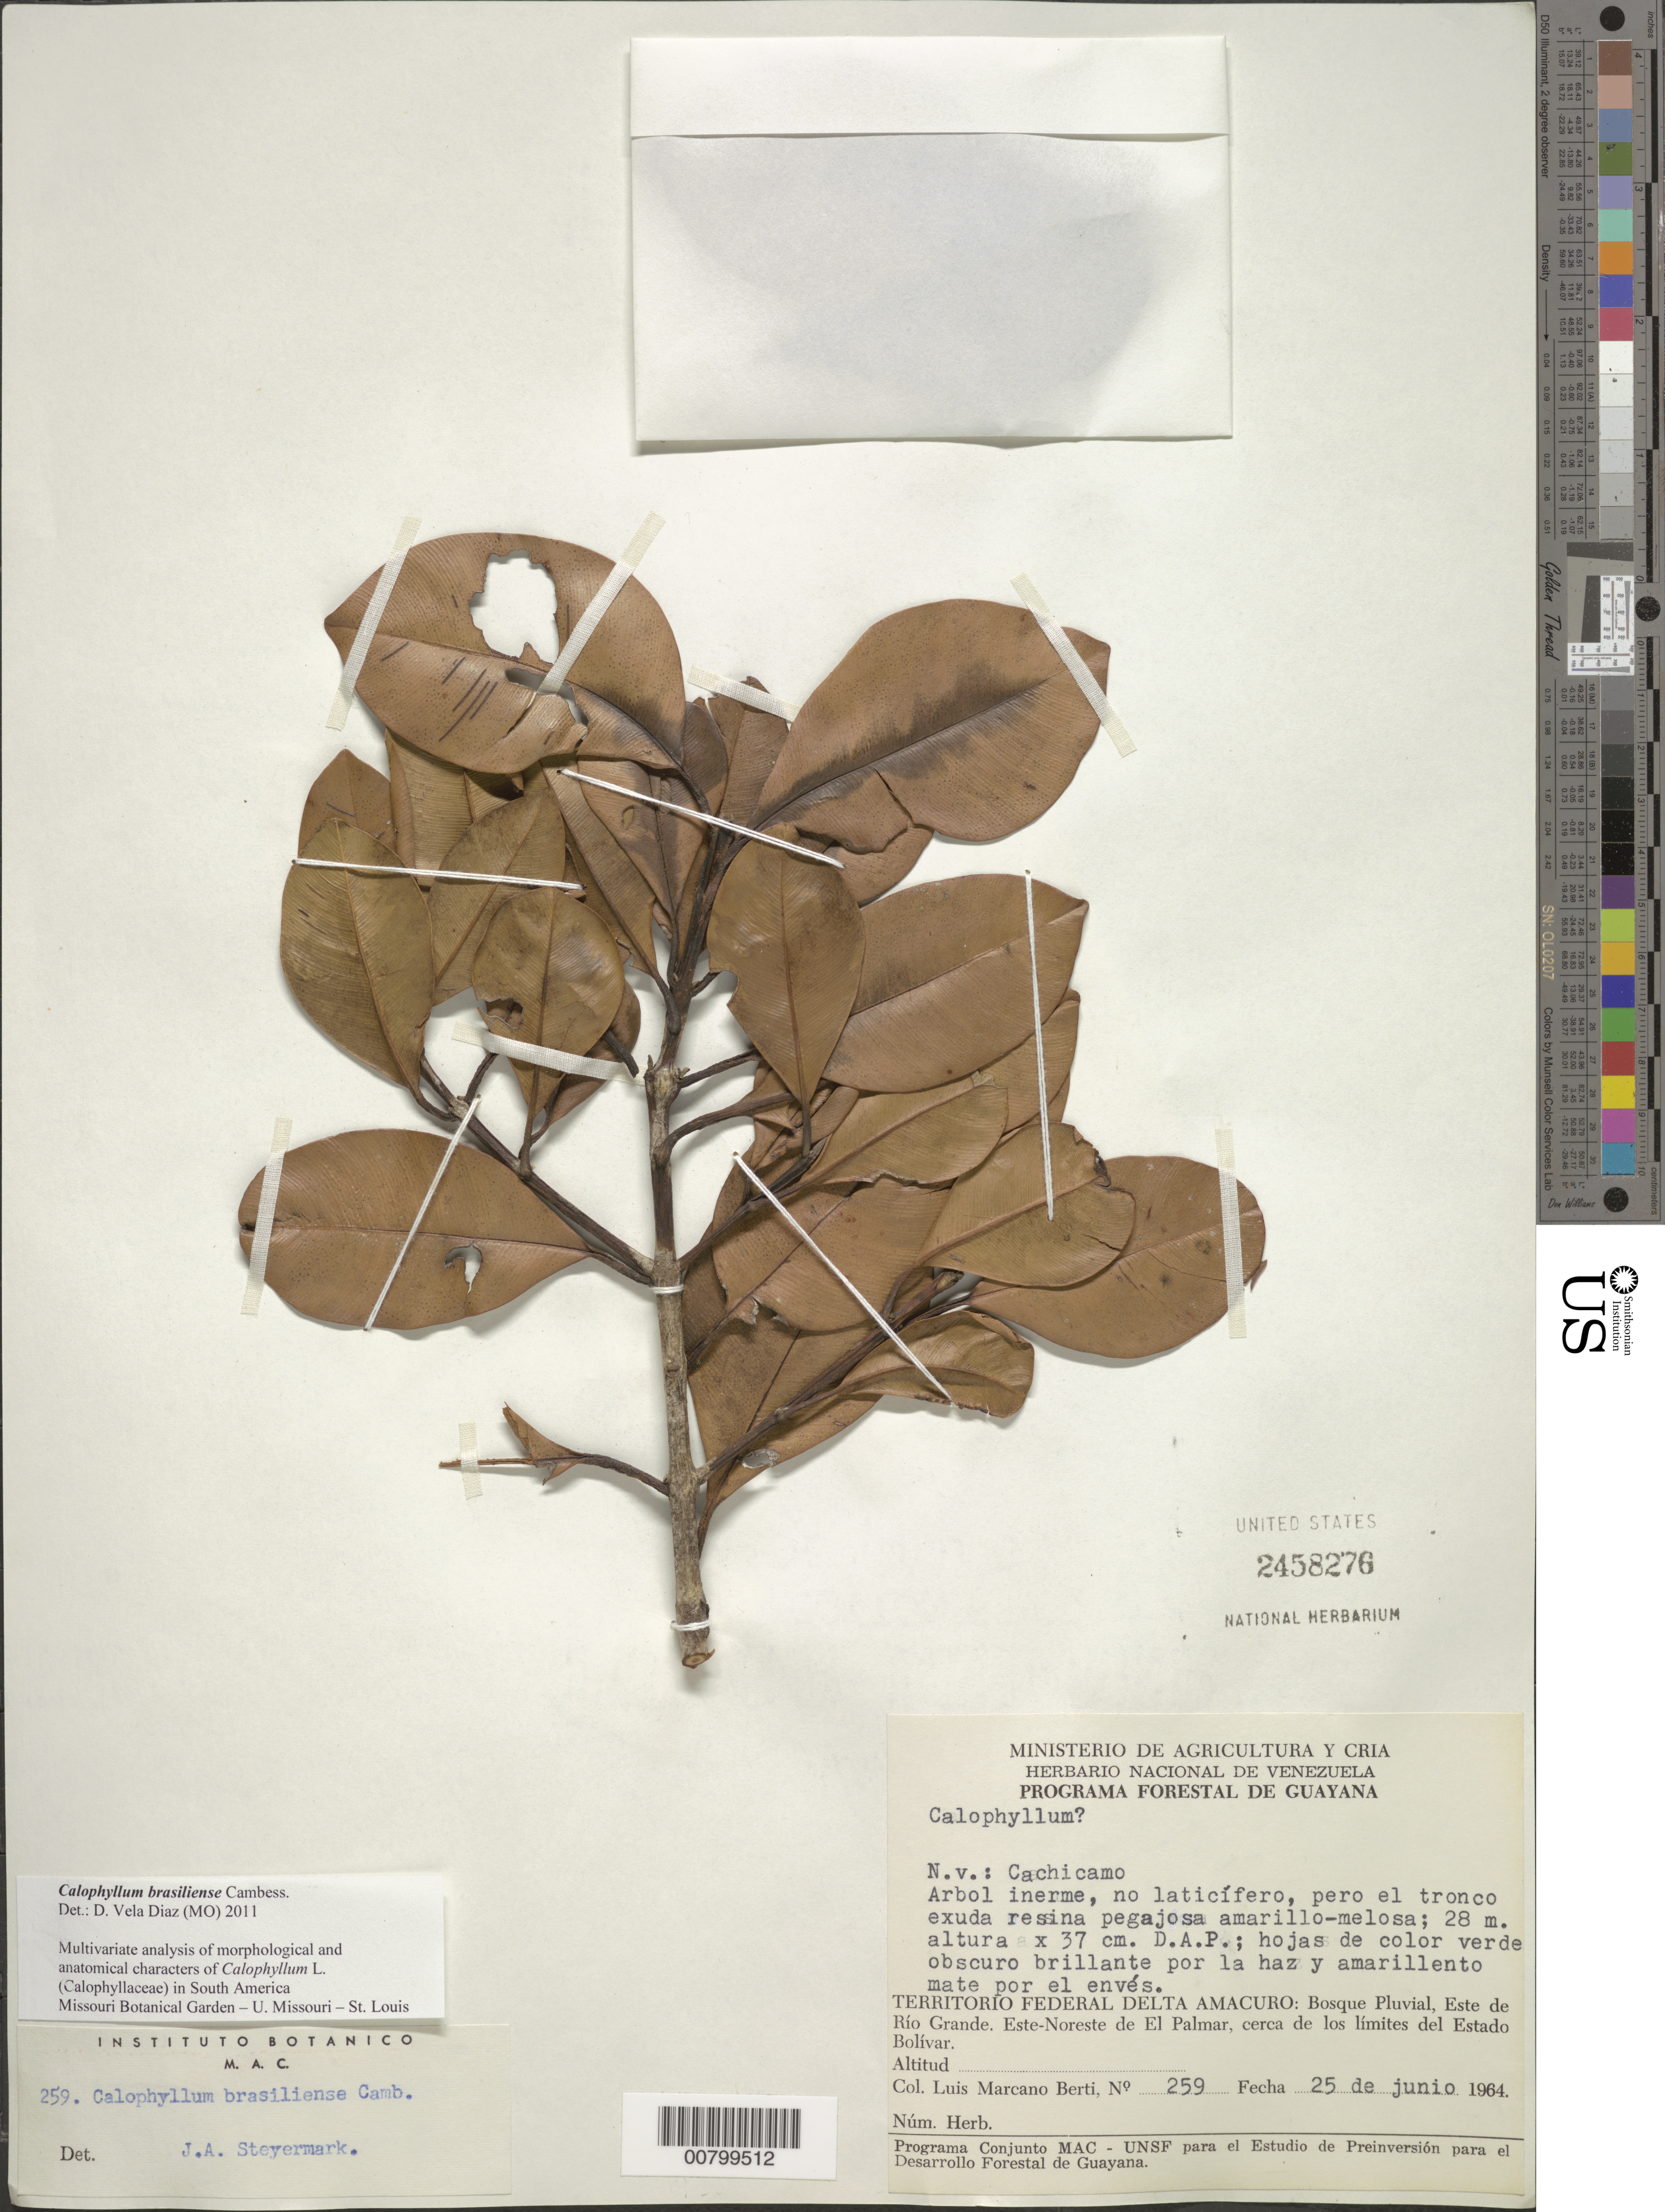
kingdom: Plantae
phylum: Tracheophyta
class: Magnoliopsida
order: Malpighiales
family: Calophyllaceae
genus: Calophyllum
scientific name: Calophyllum brasiliense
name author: Cambess.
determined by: Vela Díaz, D.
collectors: L. Marcano-Berti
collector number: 259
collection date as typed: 25-Jun-64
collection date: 1964-06-25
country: Venezuela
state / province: Delta Amacuro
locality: Este de Río Grande, ENE de El Palmar, cerca de los limites del Estado Bolívar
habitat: Bosque pluvial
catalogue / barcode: US 2458276